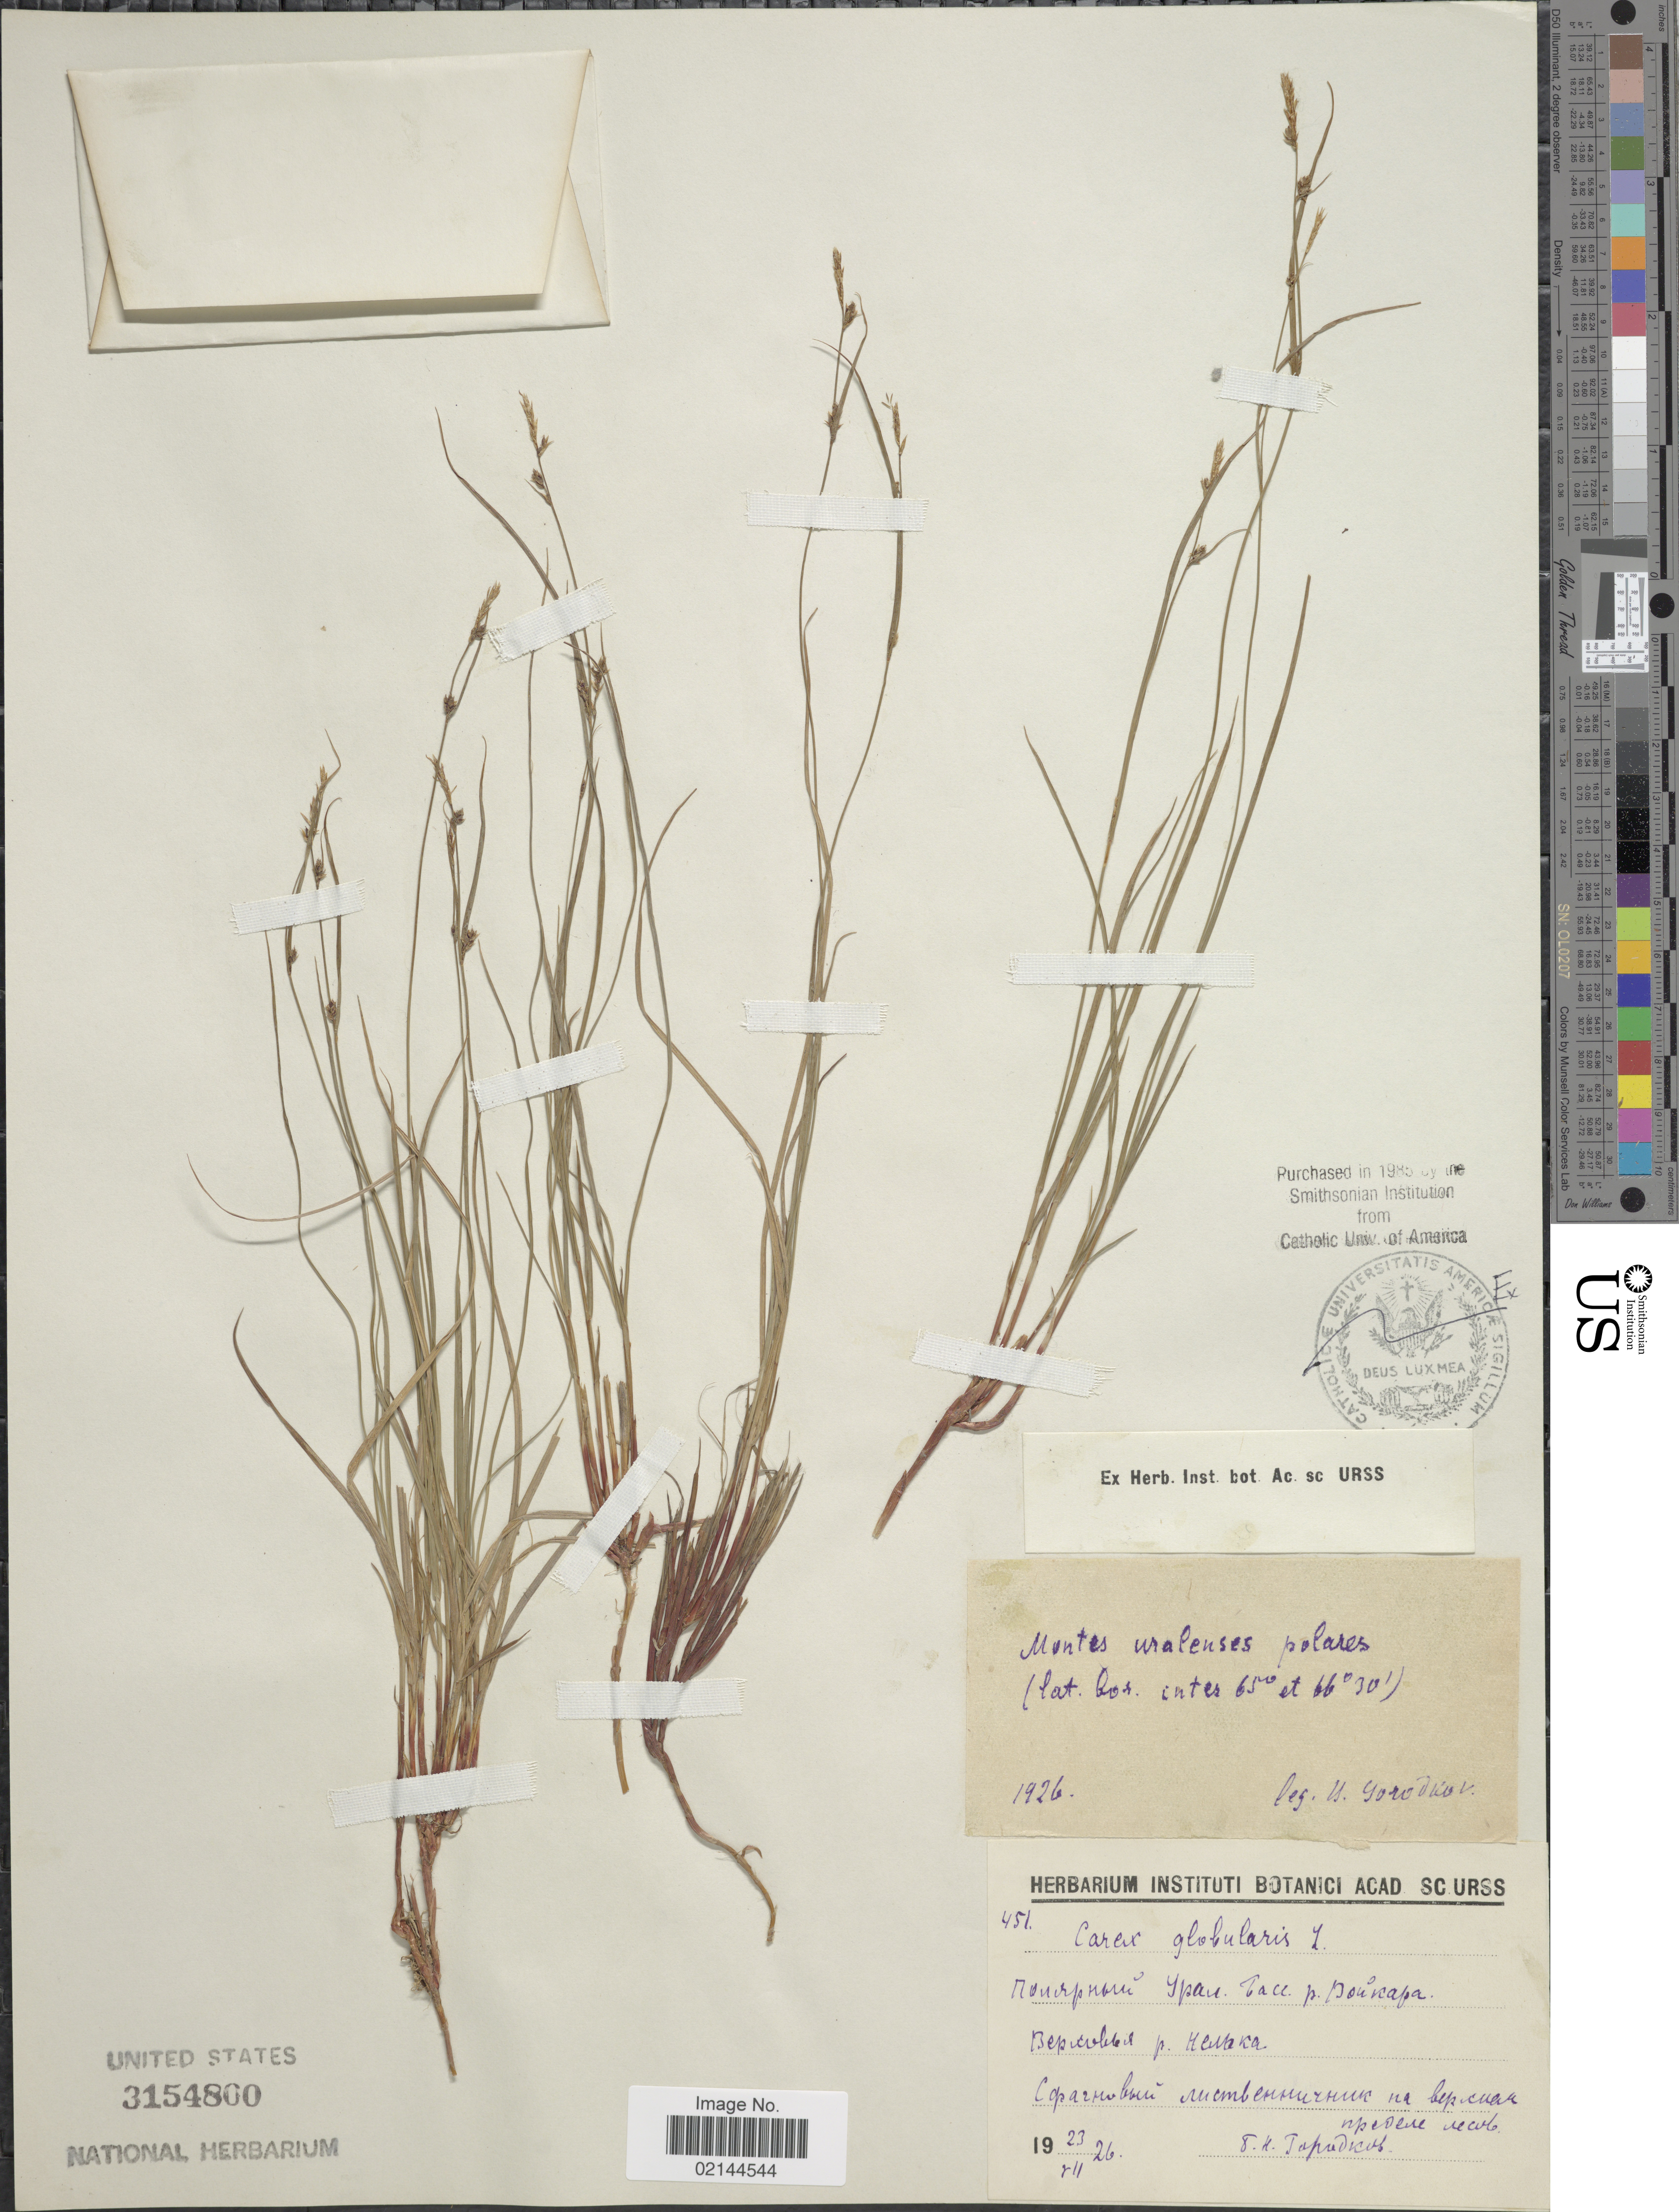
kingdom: Plantae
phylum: Tracheophyta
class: Liliopsida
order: Poales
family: Cyperaceae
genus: Carex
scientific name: Carex globularis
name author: L.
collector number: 451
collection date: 1926-07-23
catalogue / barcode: US 3154800-2